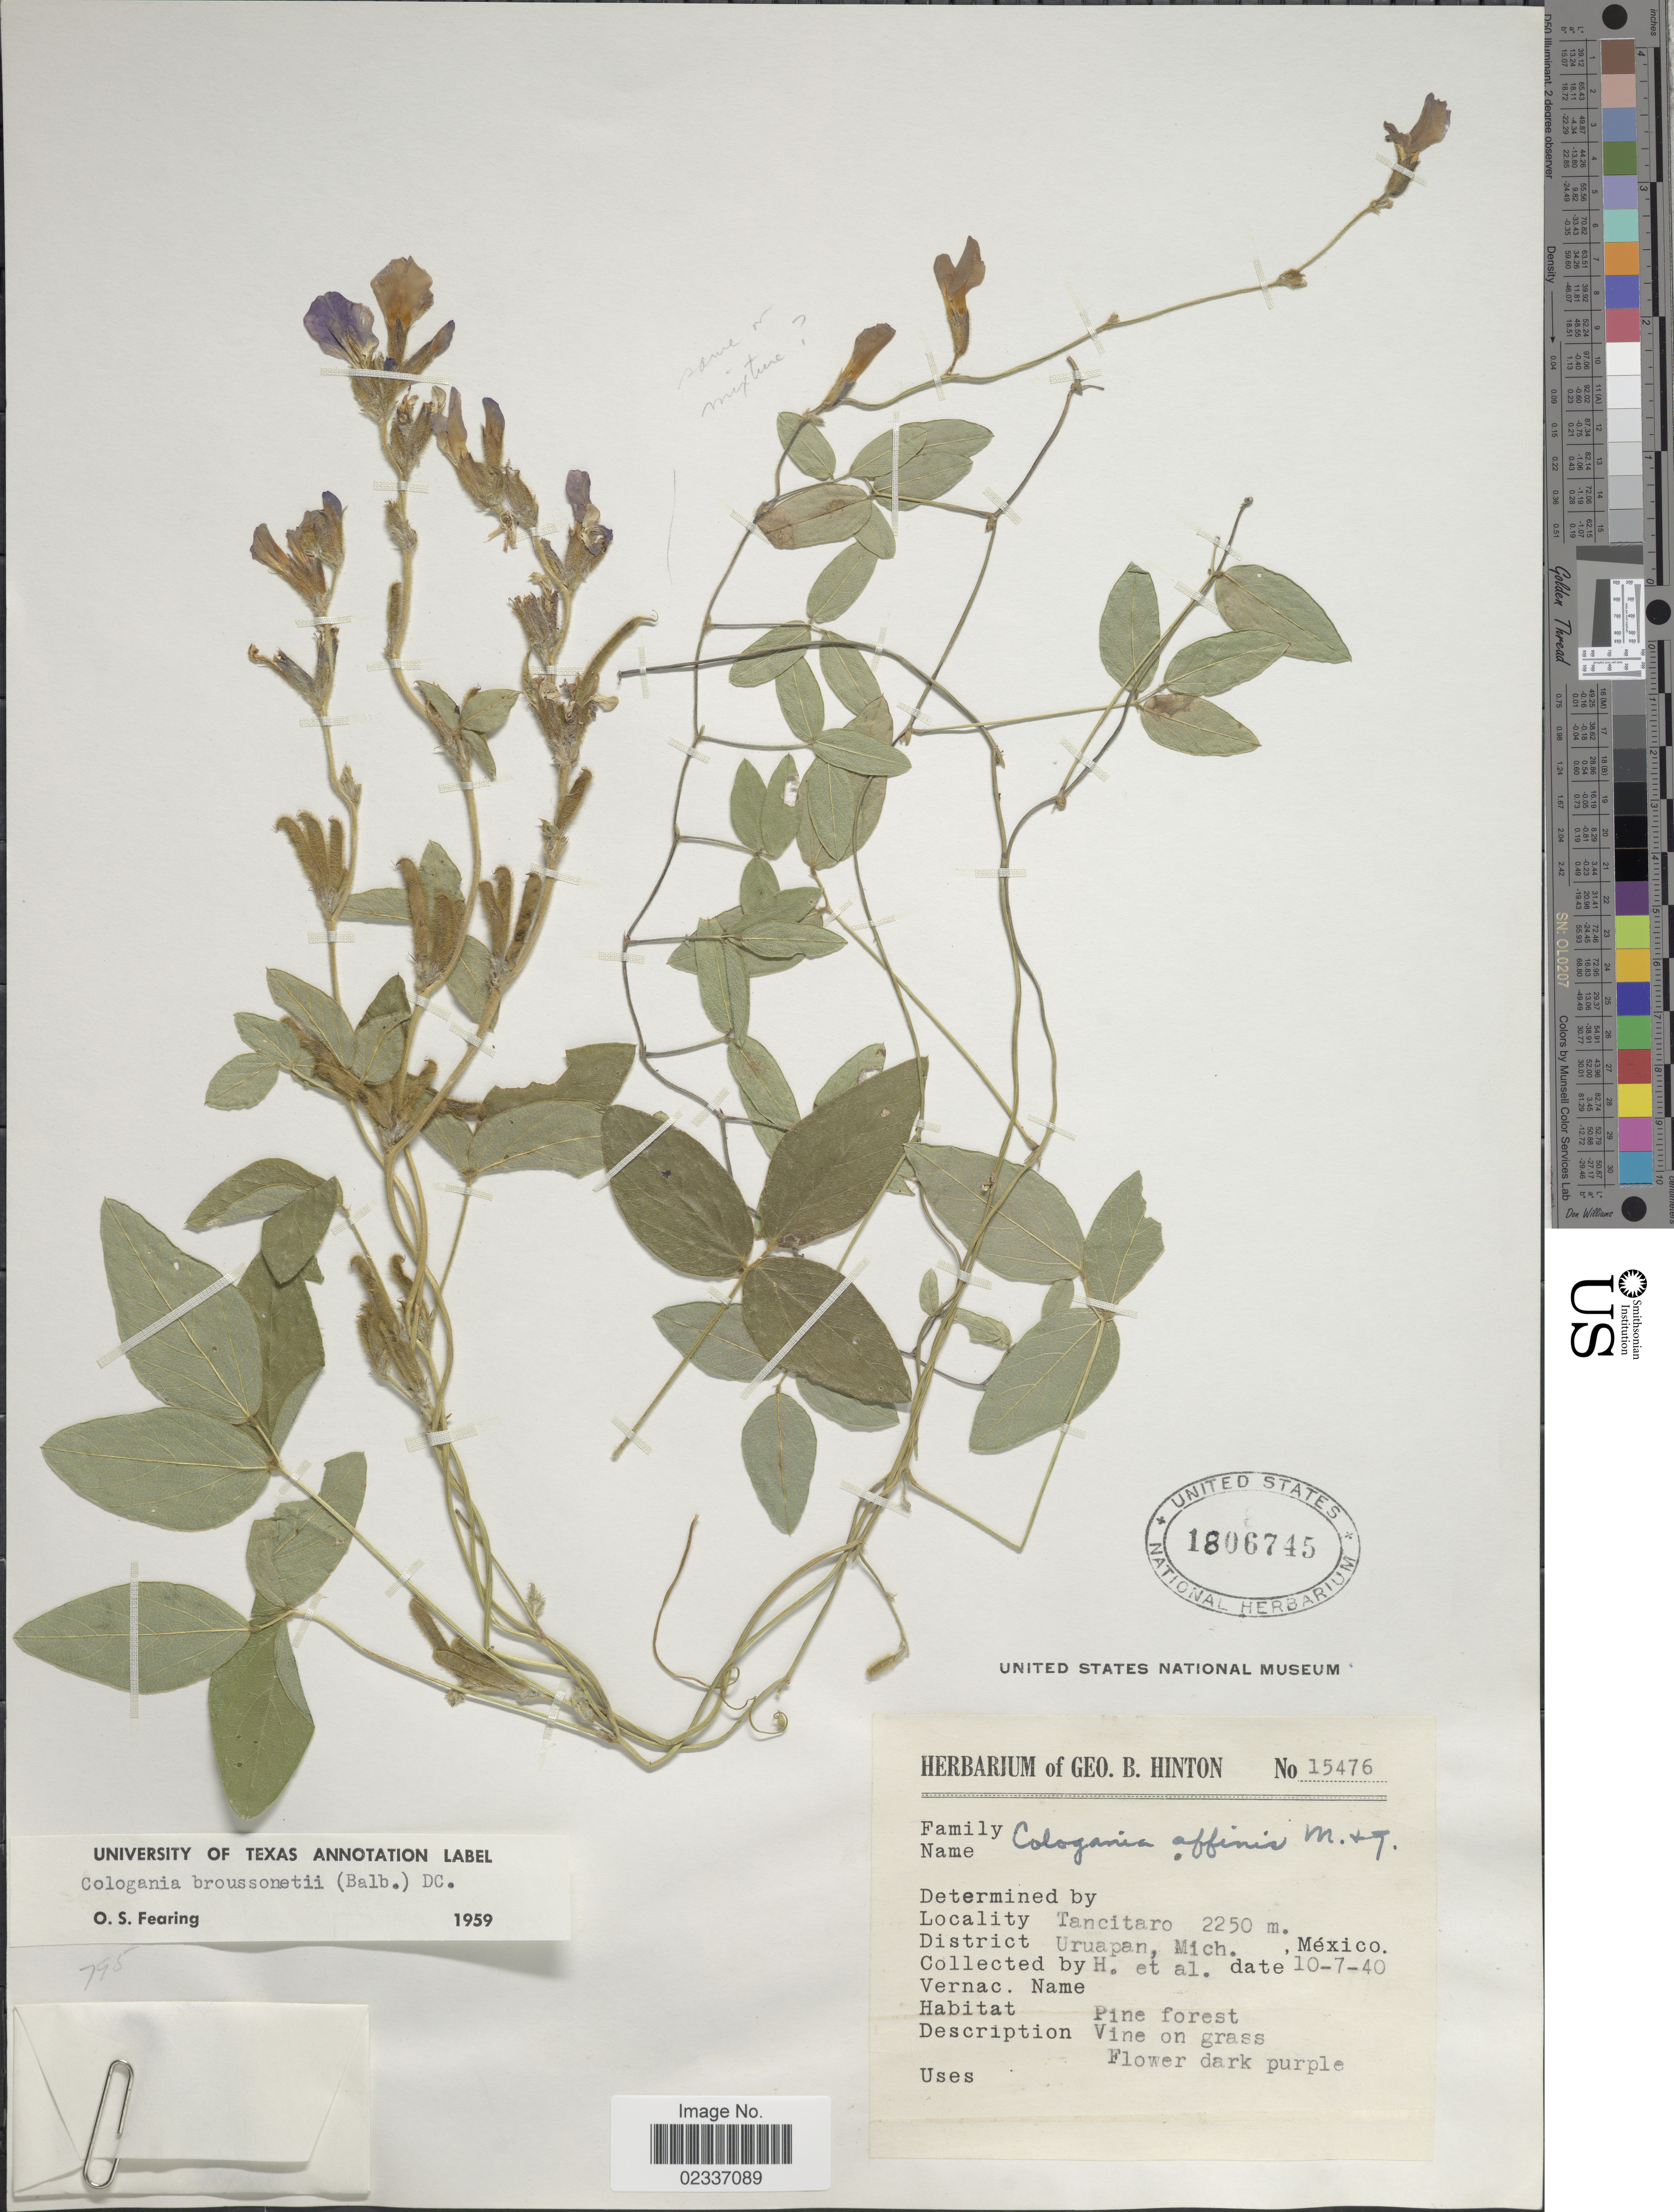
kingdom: Plantae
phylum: Tracheophyta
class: Magnoliopsida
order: Fabales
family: Fabaceae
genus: Cologania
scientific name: Cologania broussonetii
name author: (Balb.) DC.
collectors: G. B. Hinton & et al.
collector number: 15476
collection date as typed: Transcribed d/m/y: 10/7/40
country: Mexico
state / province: Michoacán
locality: Tancitaro, District Uruapan, Mich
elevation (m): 2250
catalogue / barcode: US 1806745